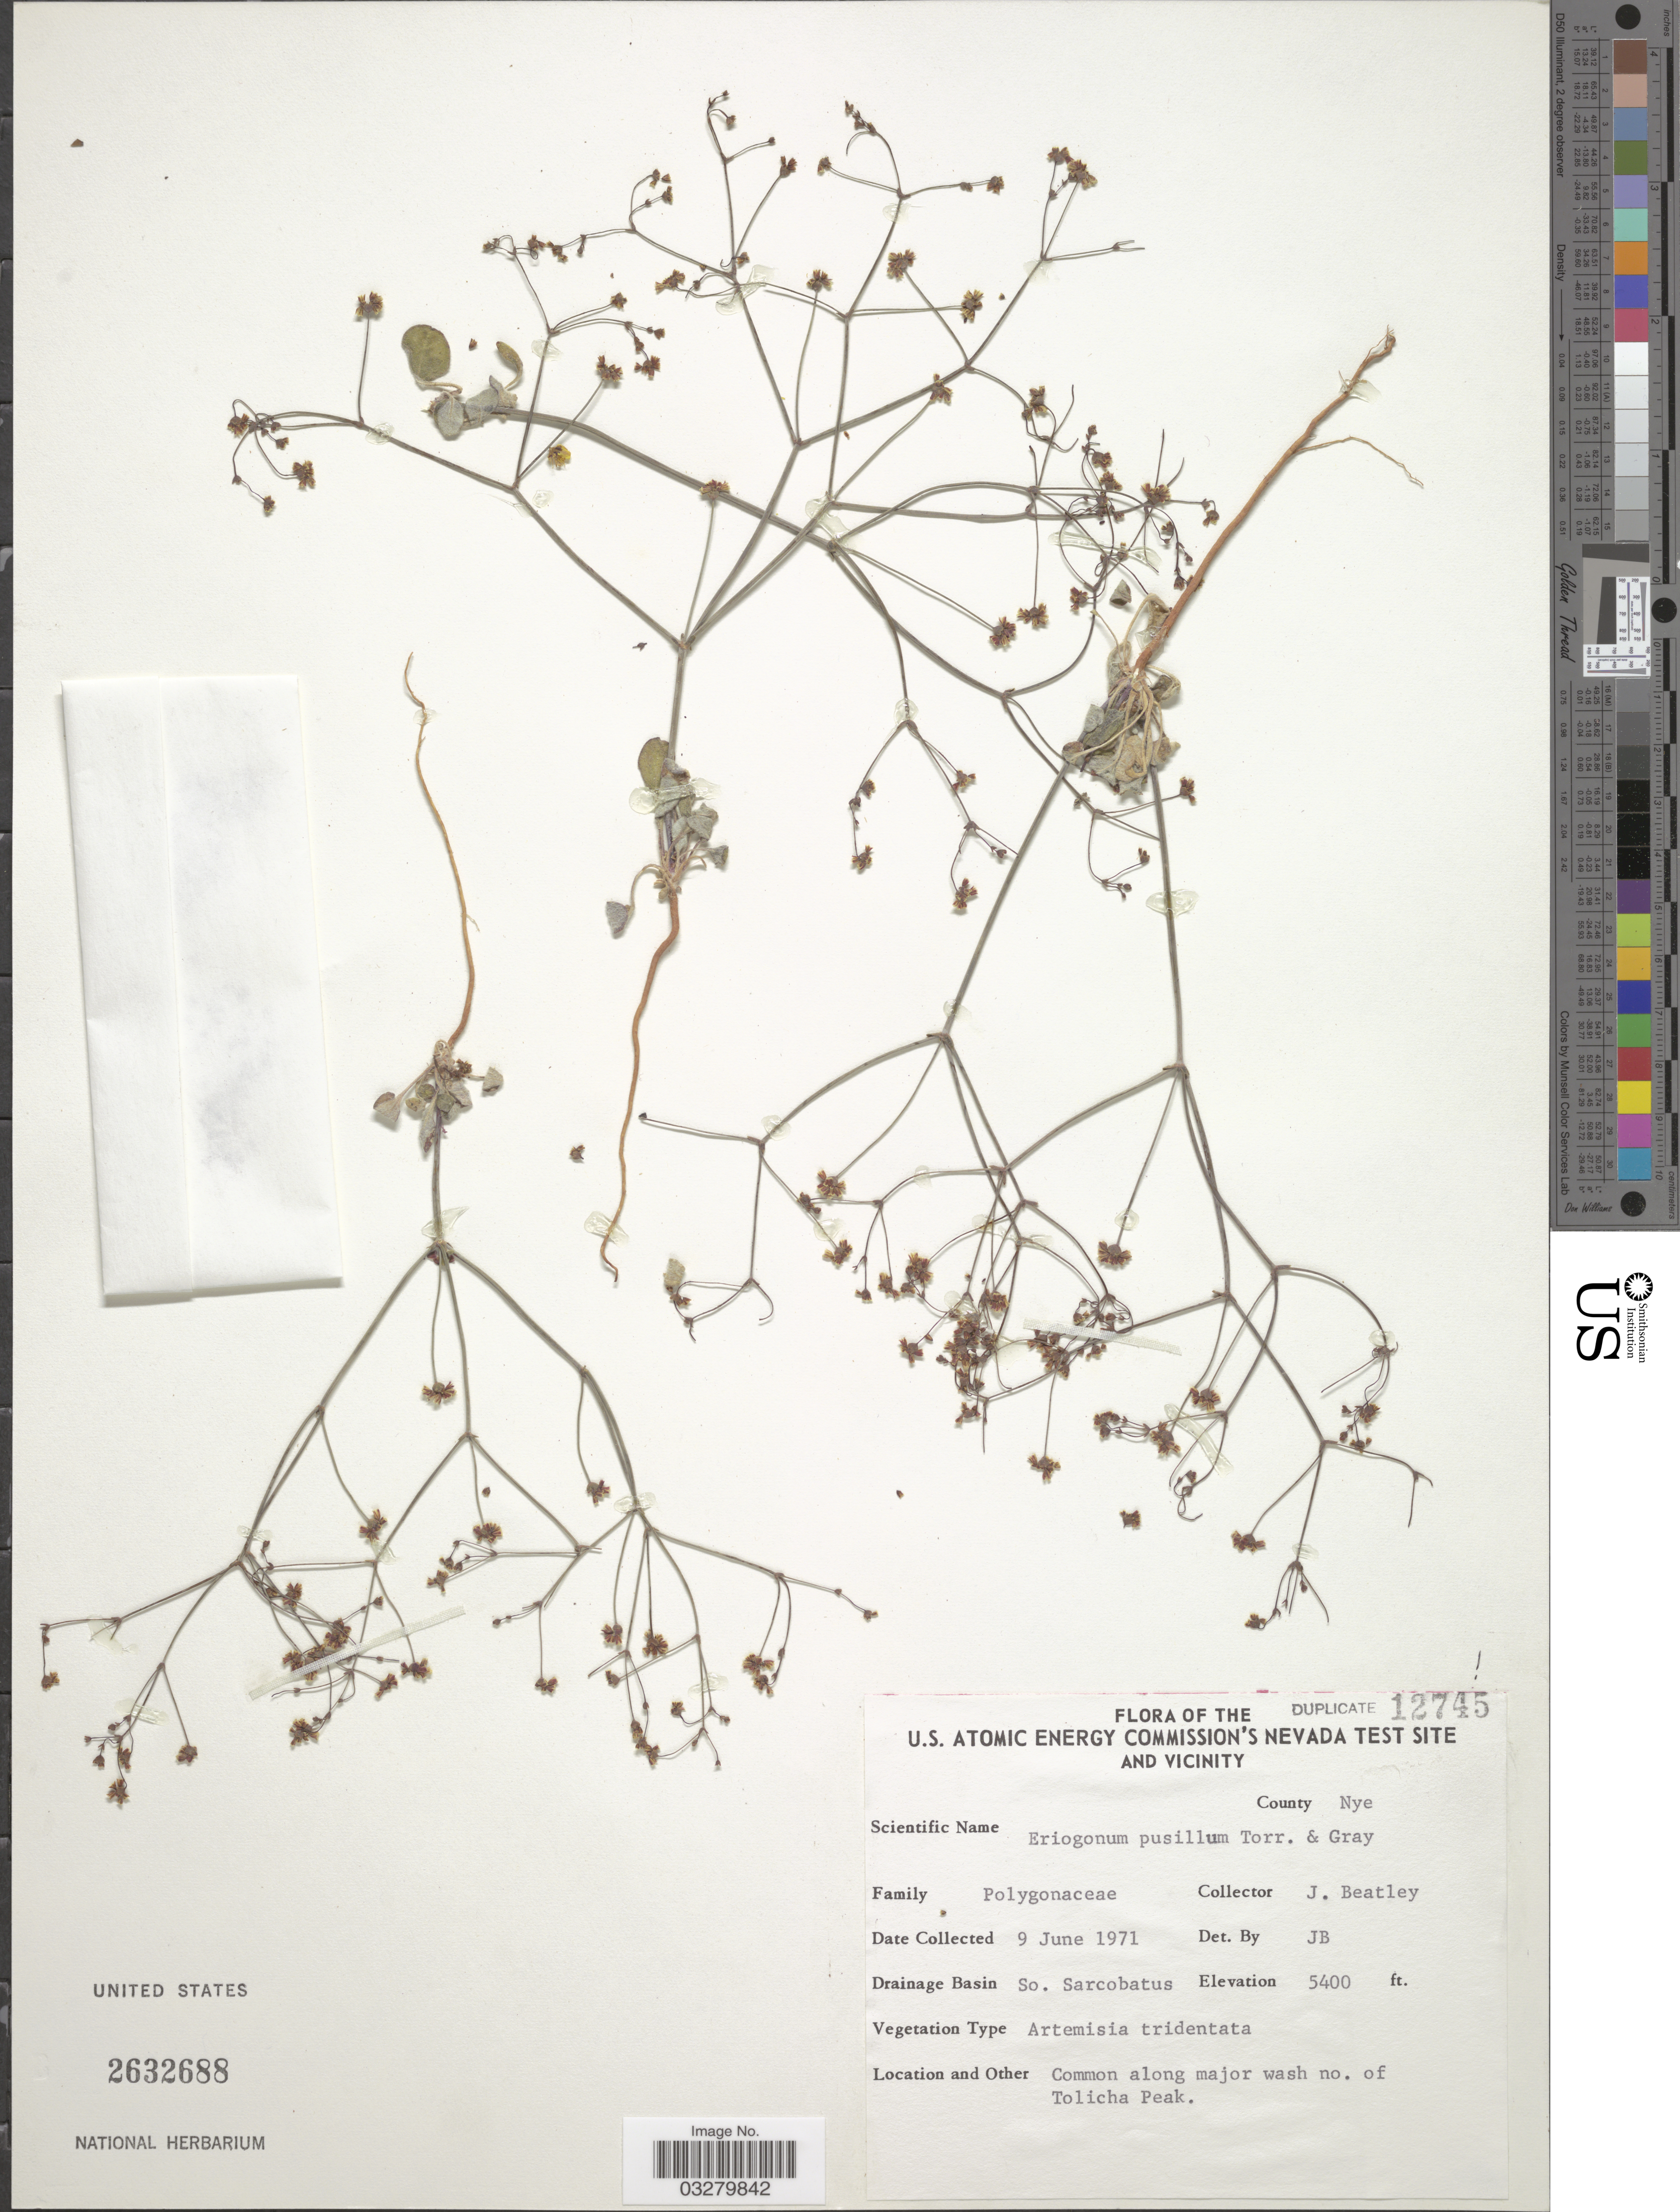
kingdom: Plantae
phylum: Tracheophyta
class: Magnoliopsida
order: Caryophyllales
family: Polygonaceae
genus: Eriogonum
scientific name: Eriogonum pusillum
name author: Torr. & A. Gray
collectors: J. C. Beatley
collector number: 12745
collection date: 1971-06-09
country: United States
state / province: Nevada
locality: U.S. Atomic Energy Commission's Nevada Test Site and Vicinity. County Nye. Drainage Basin So. Sarcobatus. Common along major wash no. of Tolicha Peak.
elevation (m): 1646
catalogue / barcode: US 2632688